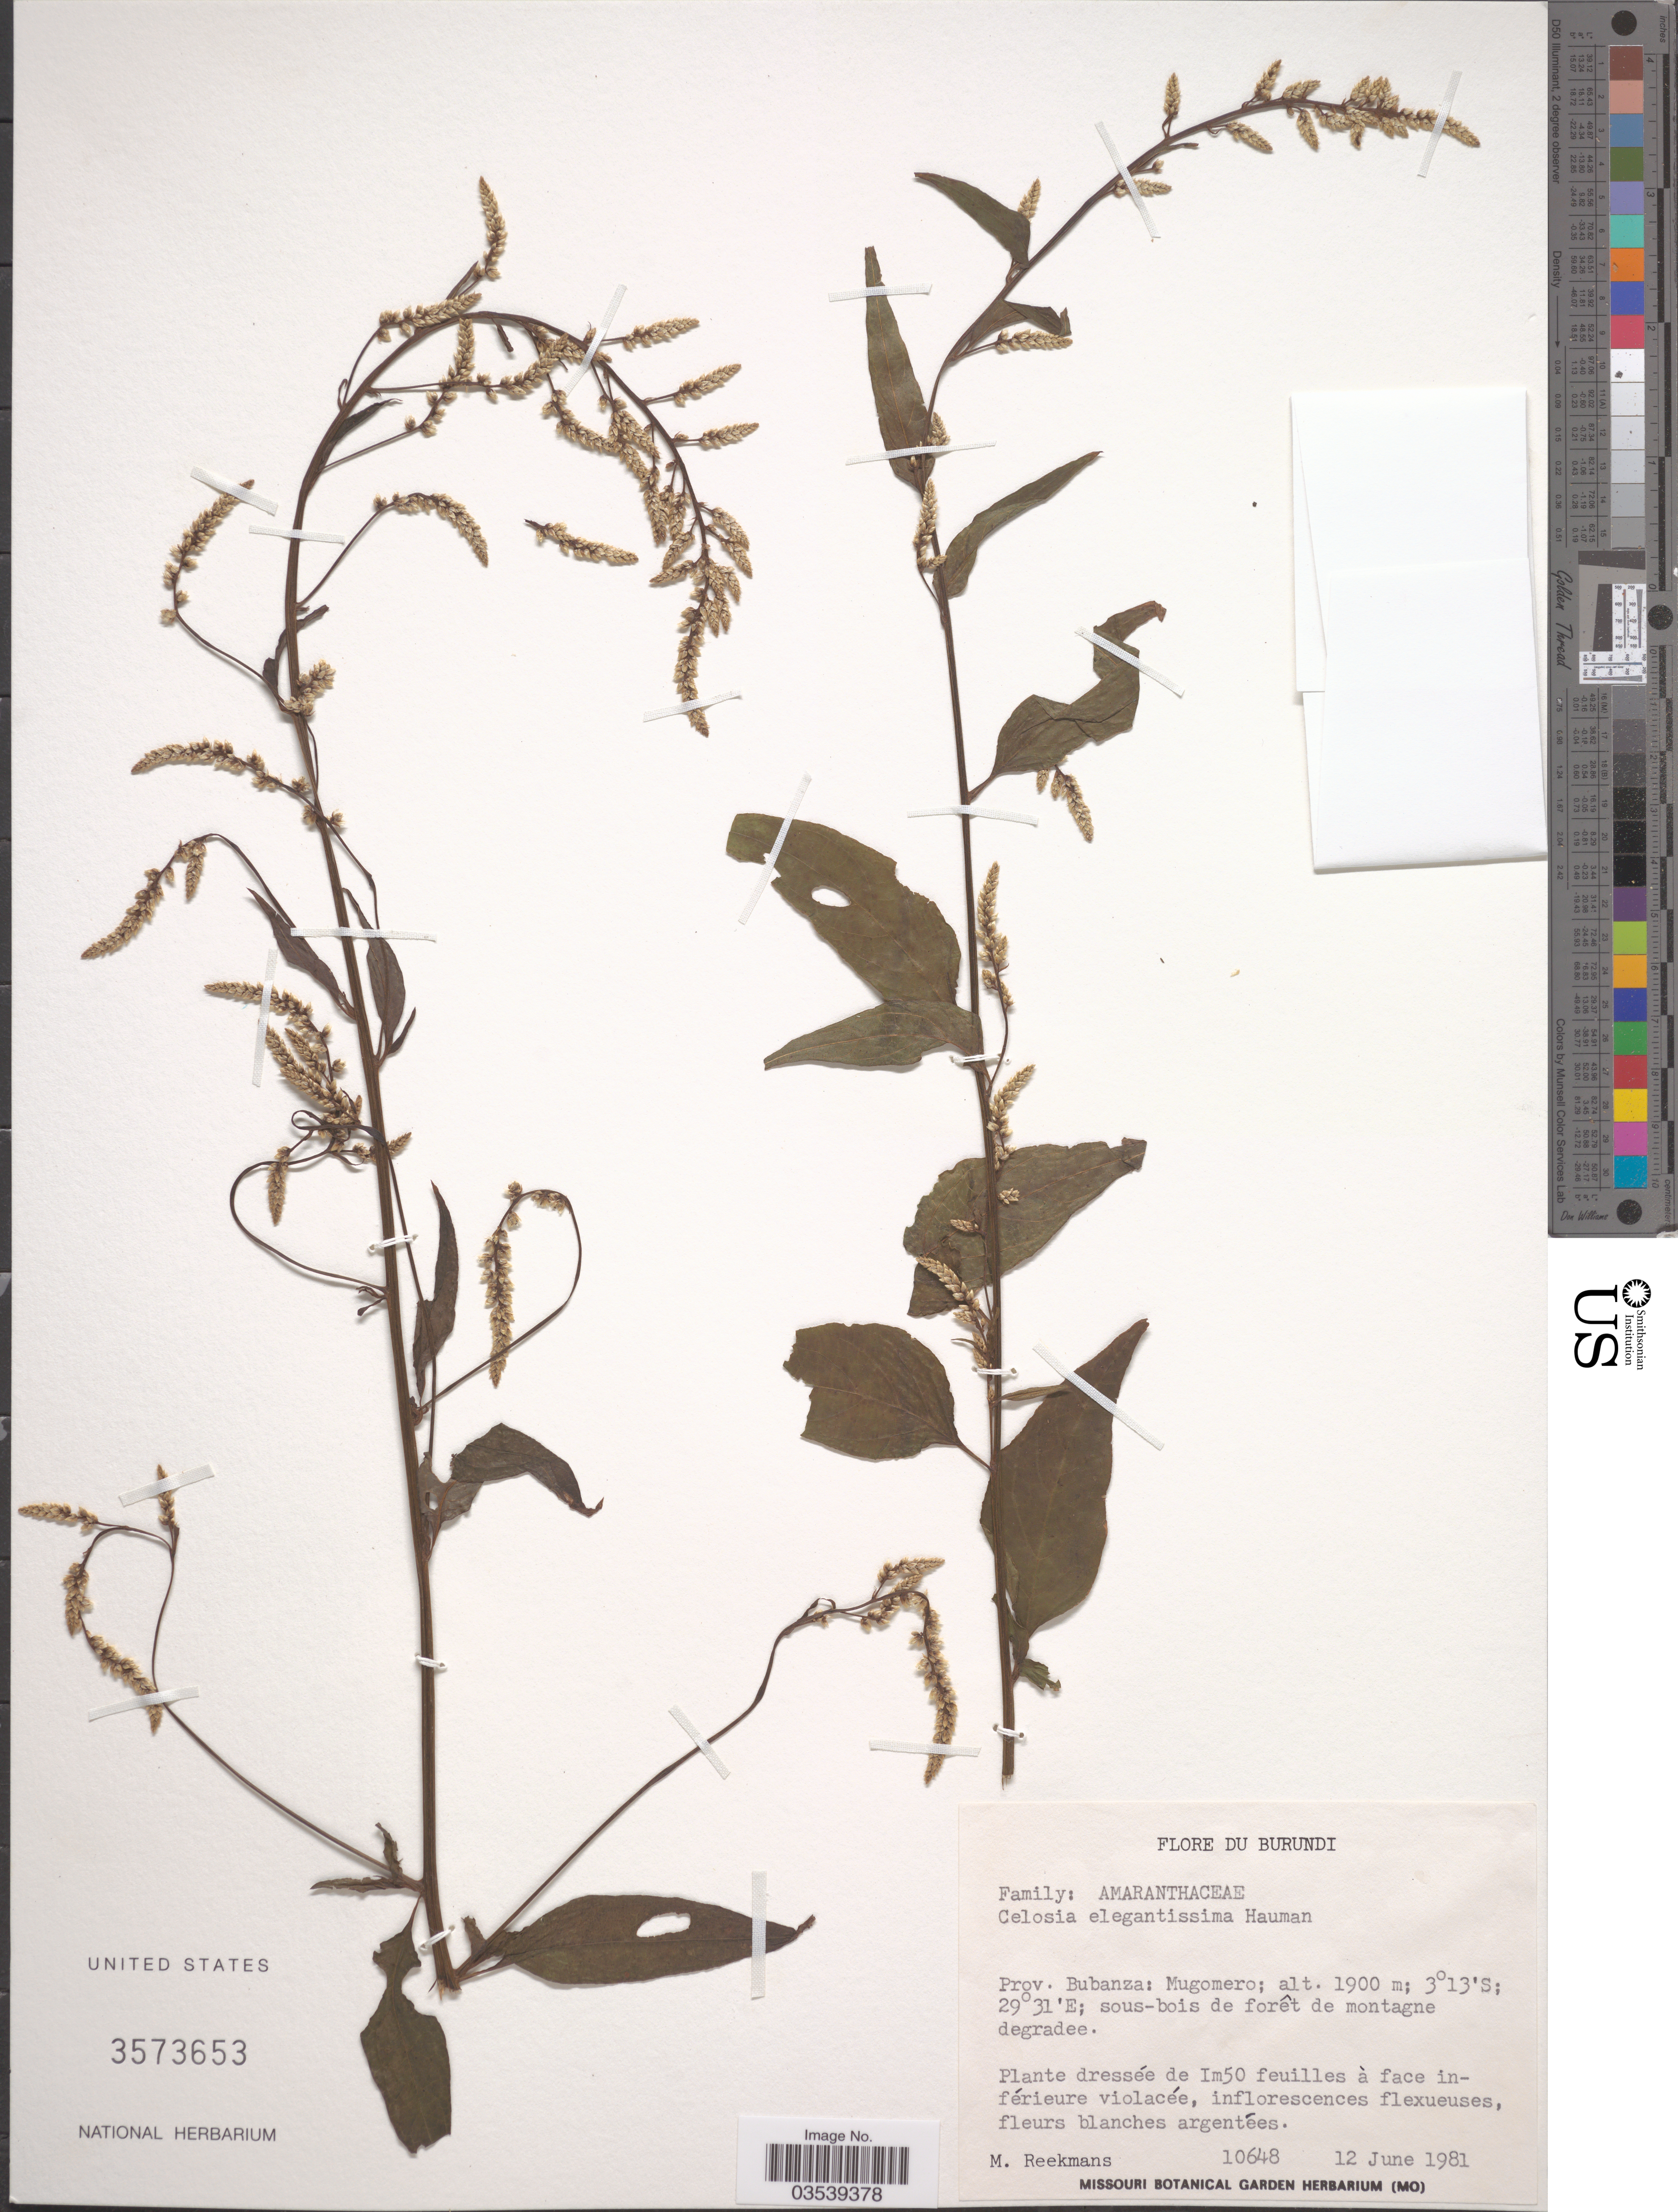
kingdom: Plantae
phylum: Tracheophyta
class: Magnoliopsida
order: Caryophyllales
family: Amaranthaceae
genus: Celosia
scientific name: Celosia elegantissima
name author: Hauman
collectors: M. Reekmans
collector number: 10648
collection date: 1981-06-12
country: Burundi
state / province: Bubanza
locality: Mugomero.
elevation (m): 1900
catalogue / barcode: US 3573653